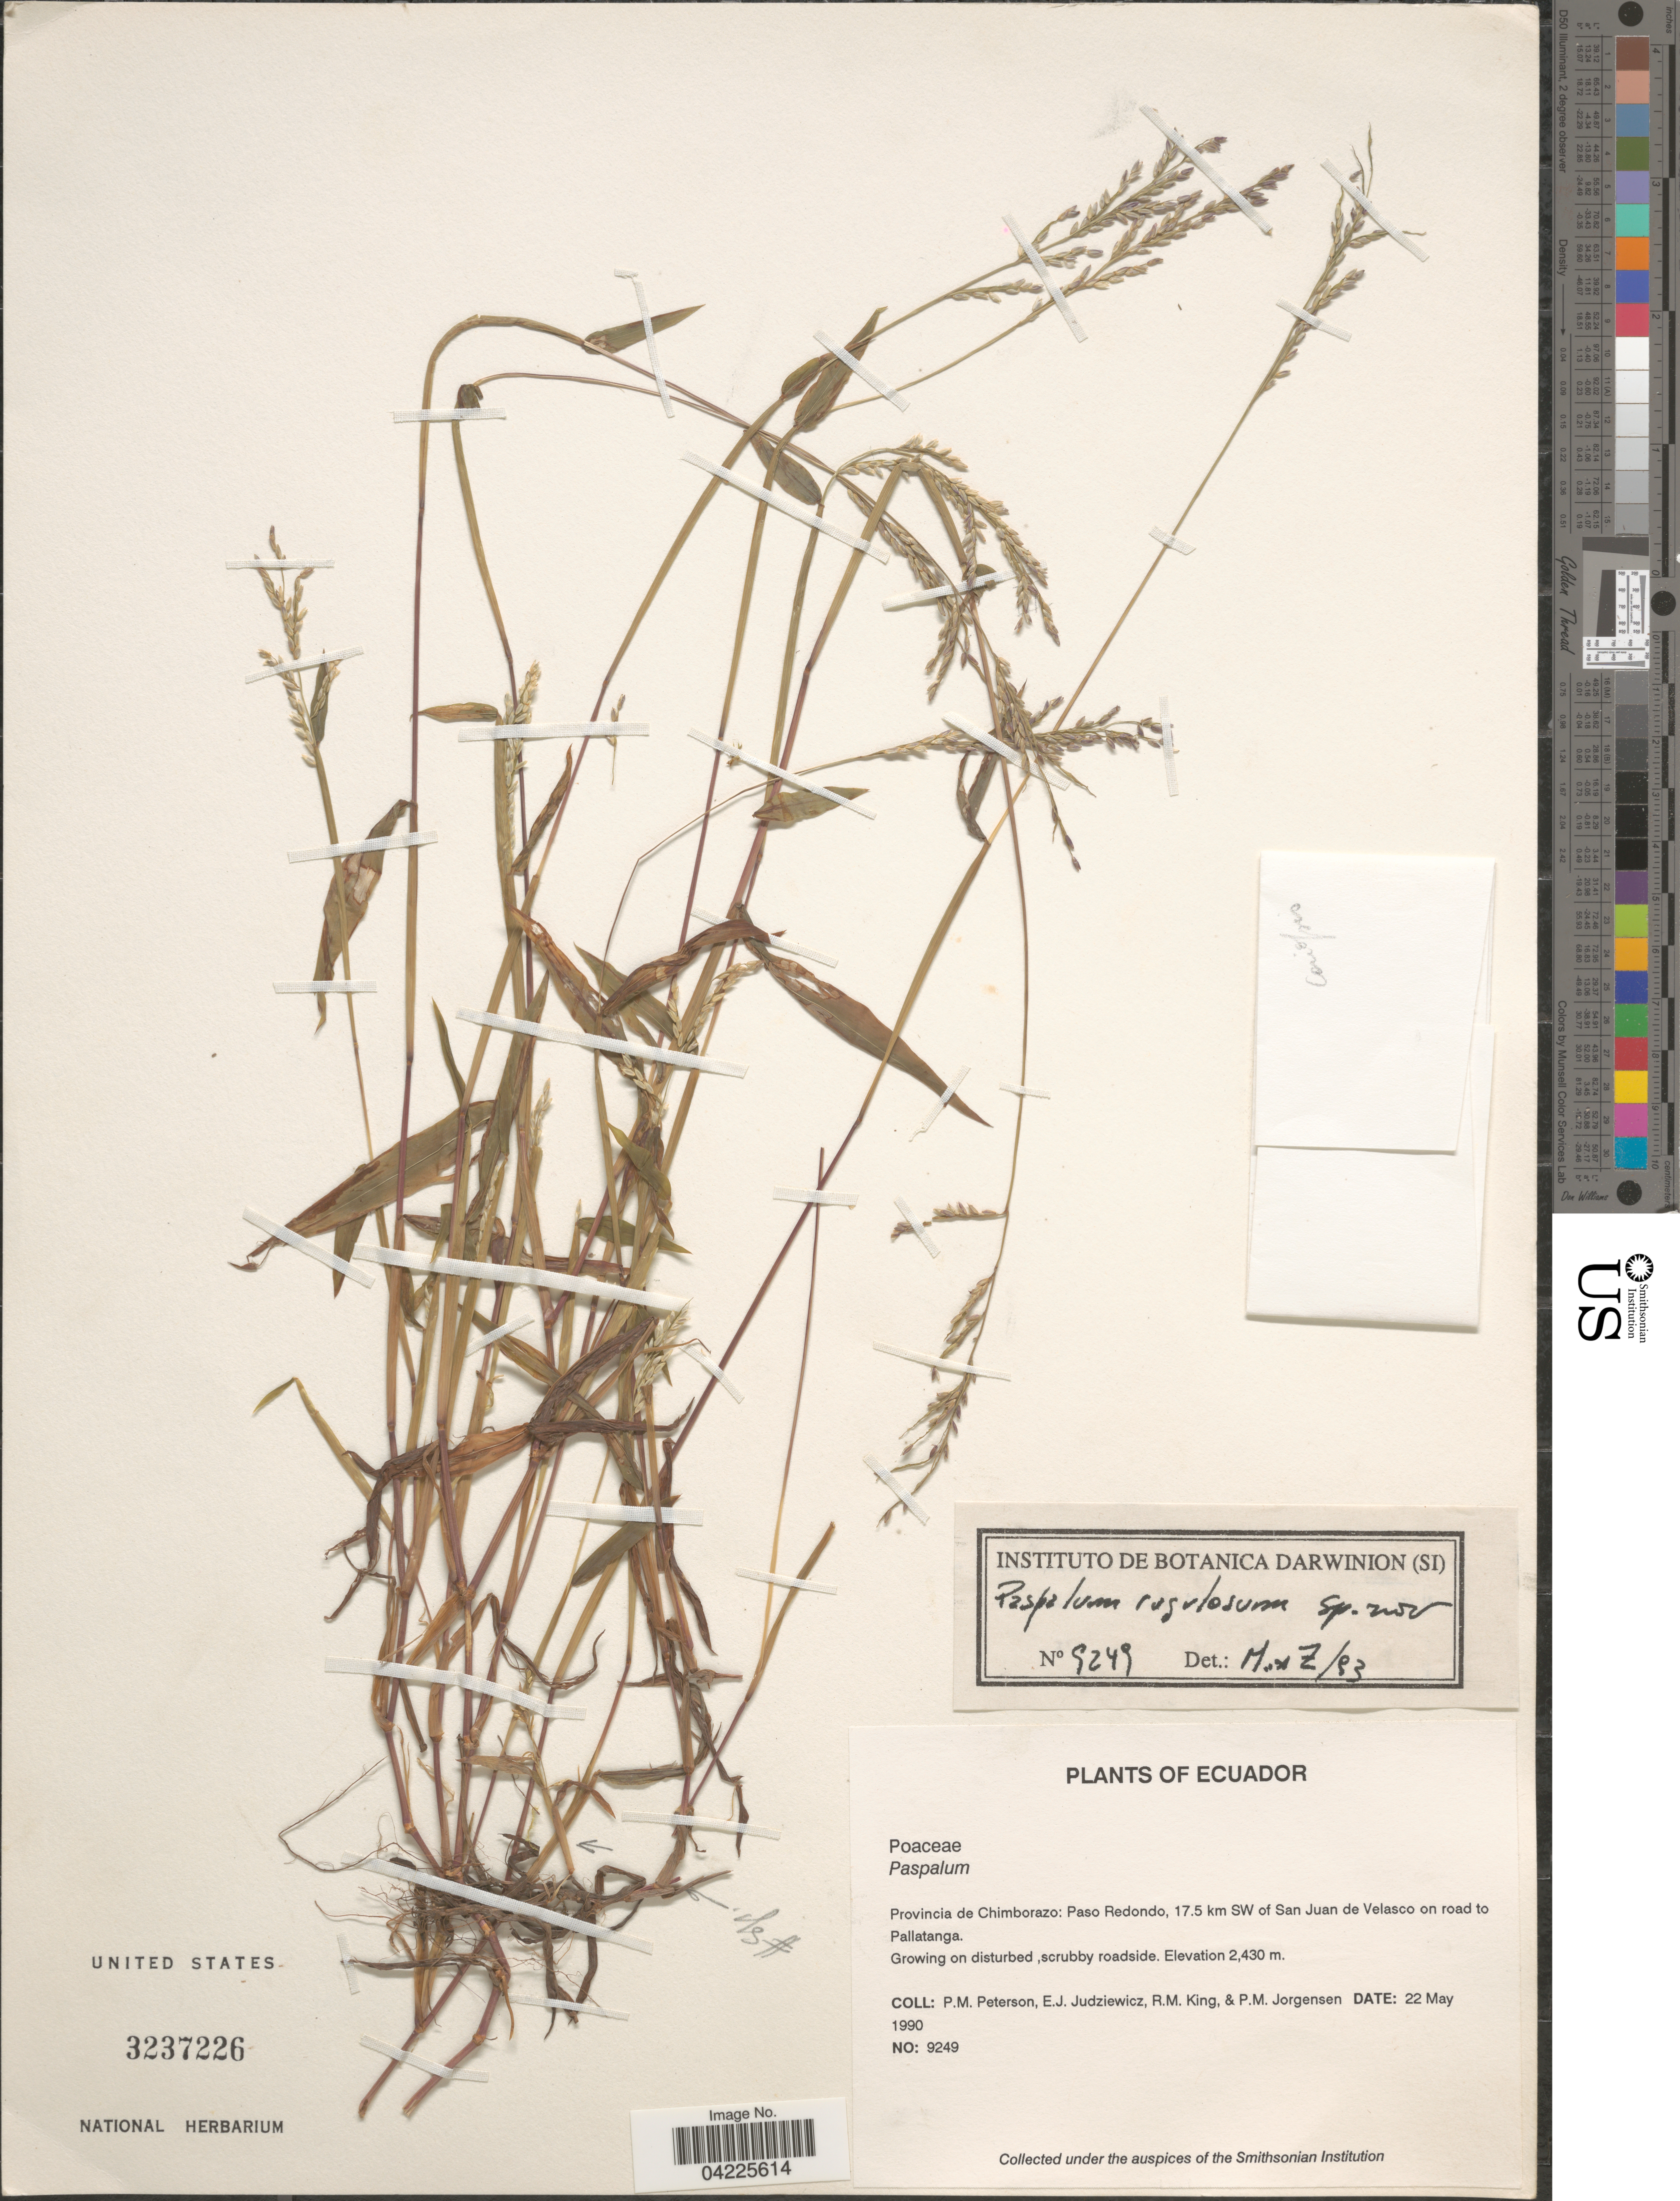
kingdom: Plantae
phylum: Tracheophyta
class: Liliopsida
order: Poales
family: Poaceae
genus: Paspalum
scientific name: Paspalum rugulosum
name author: Morrone & Zuloaga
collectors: P. M. Peterson, E. J. Judziewicz, R. M. King & P. M. Jørgensen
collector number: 9249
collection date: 1990-05-22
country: Ecuador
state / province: Chimborazo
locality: Paso Redondo, 17.5 km SW of San Juan de Velasco on road to Pallatanga.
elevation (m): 2430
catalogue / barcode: US 3237226